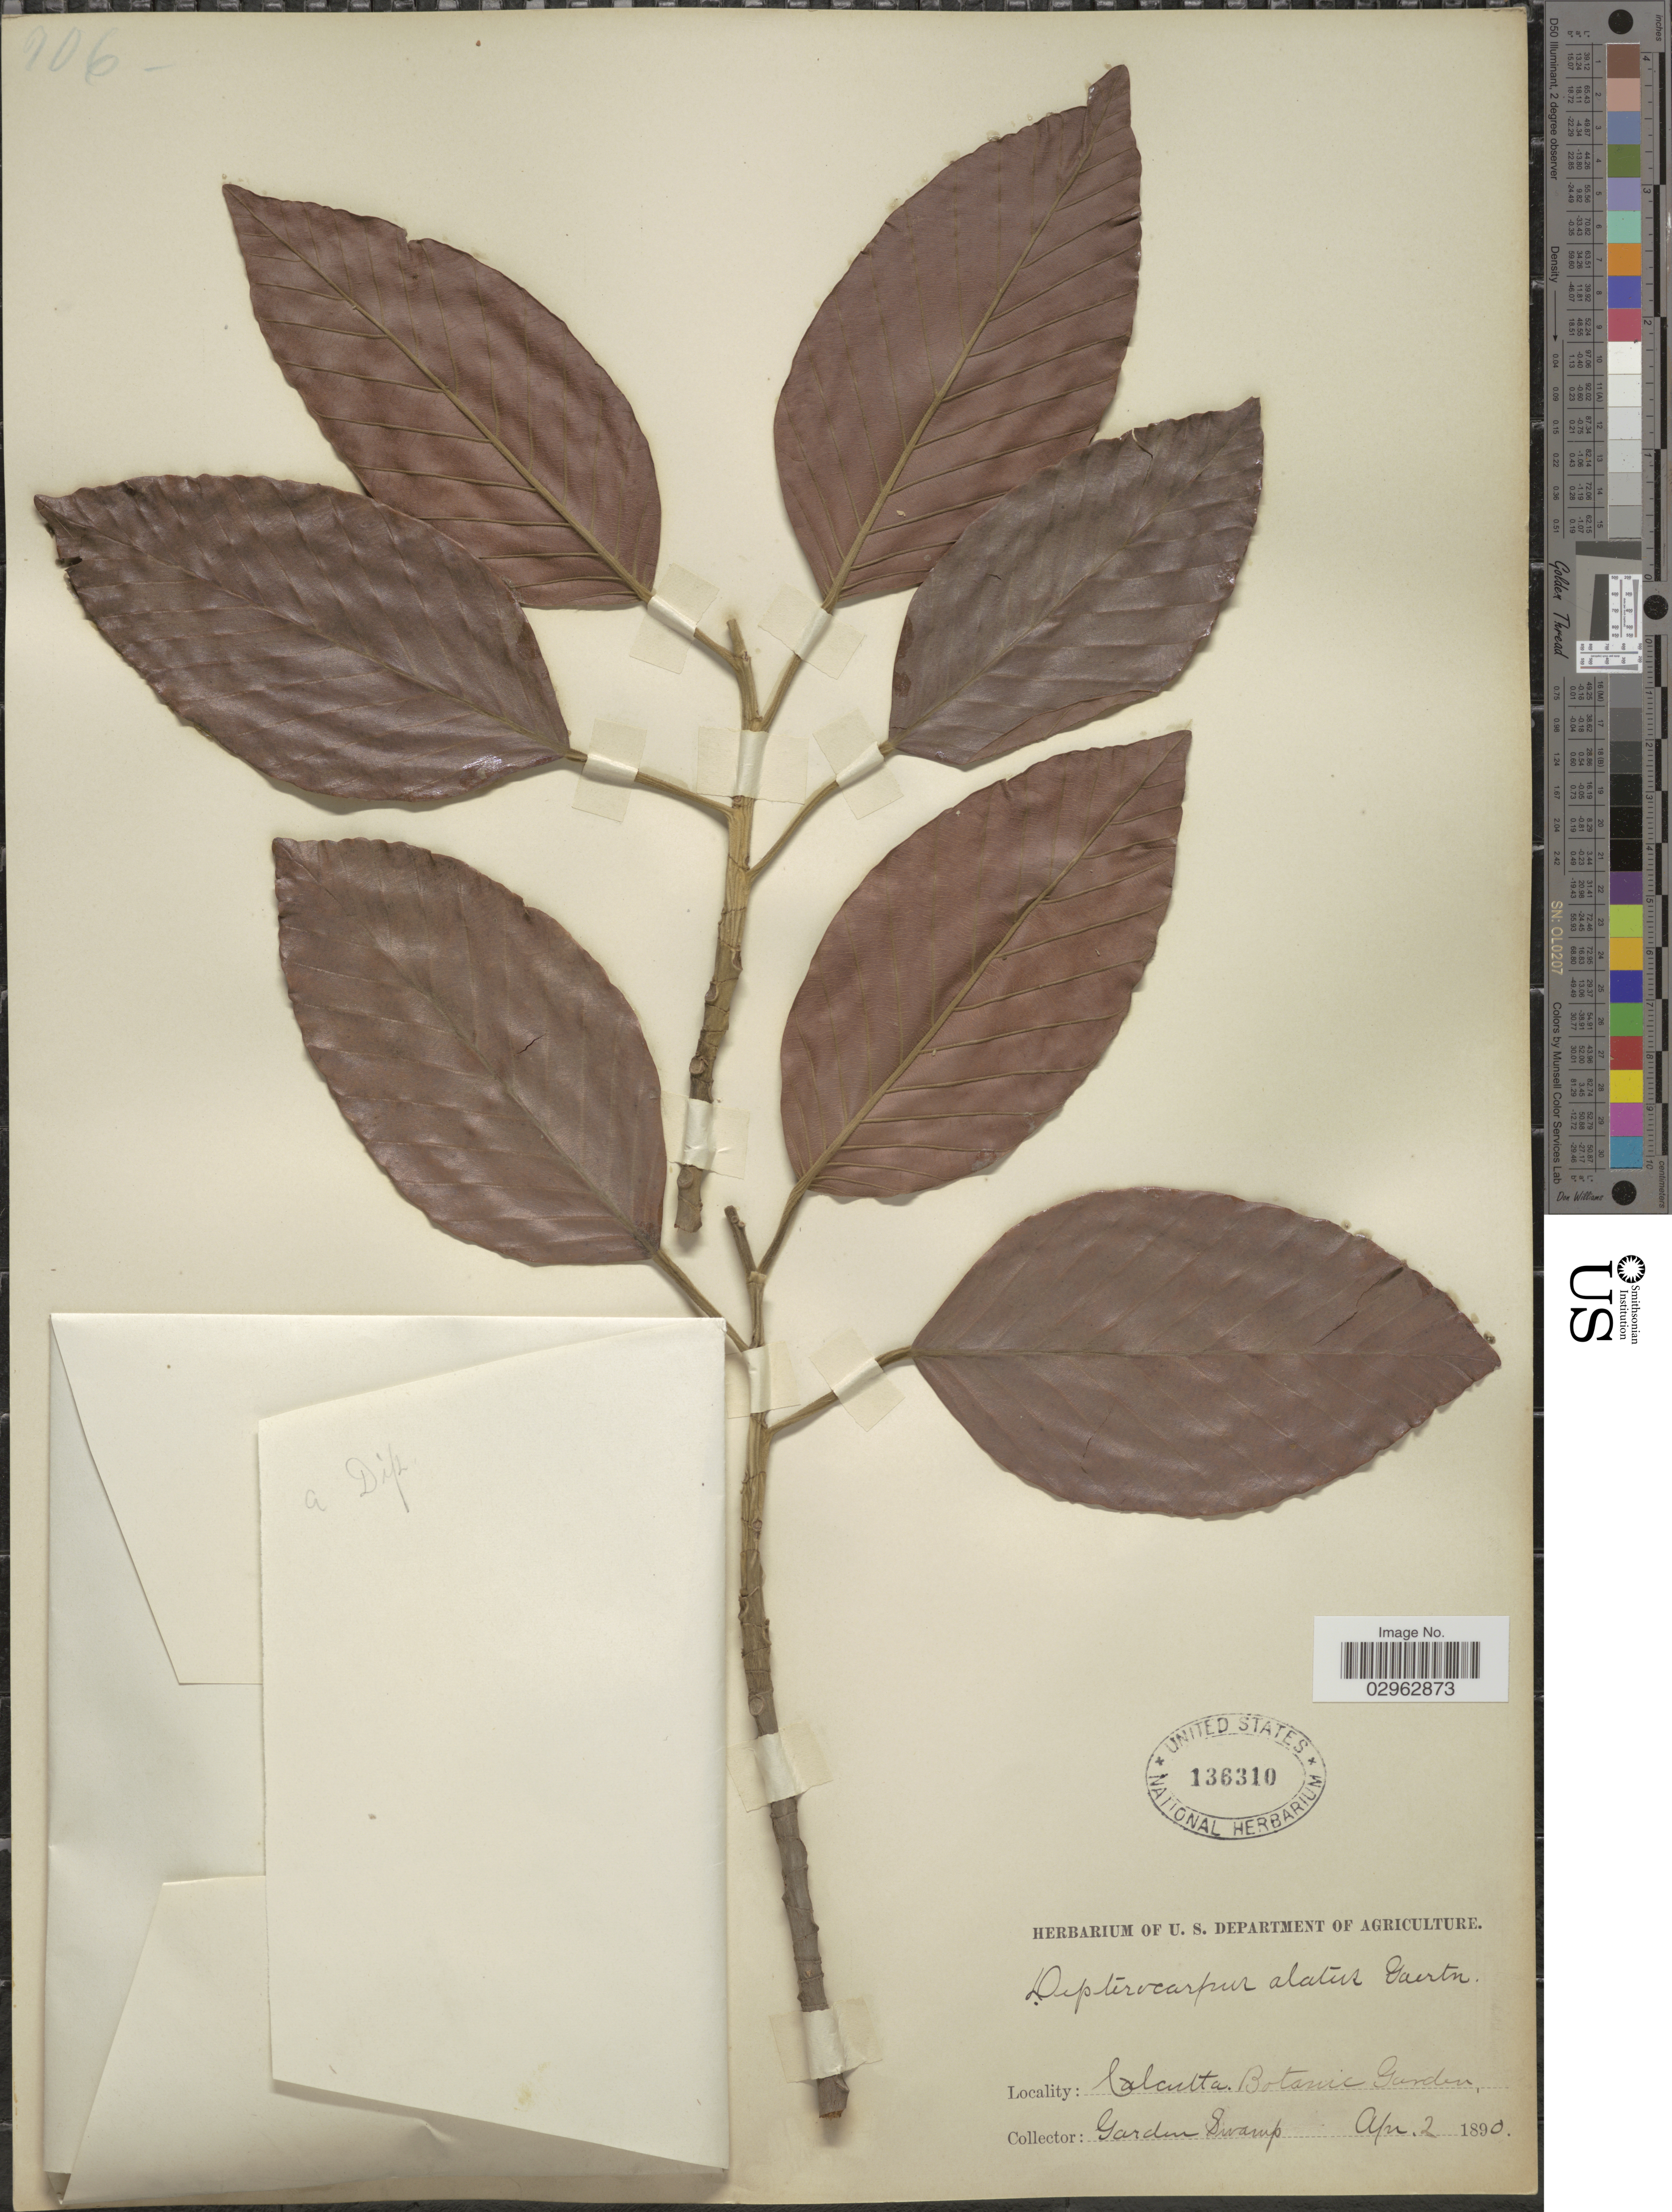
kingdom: Plantae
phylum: Tracheophyta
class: Magnoliopsida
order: Malvales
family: Dipterocarpaceae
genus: Dipterocarpus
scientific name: Dipterocarpus alatus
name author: Roxb.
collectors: Calcutta Botanic Garden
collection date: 1890-04-02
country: India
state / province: West Bengal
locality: Calcutta. Botanic Garden.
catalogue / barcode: US 136310